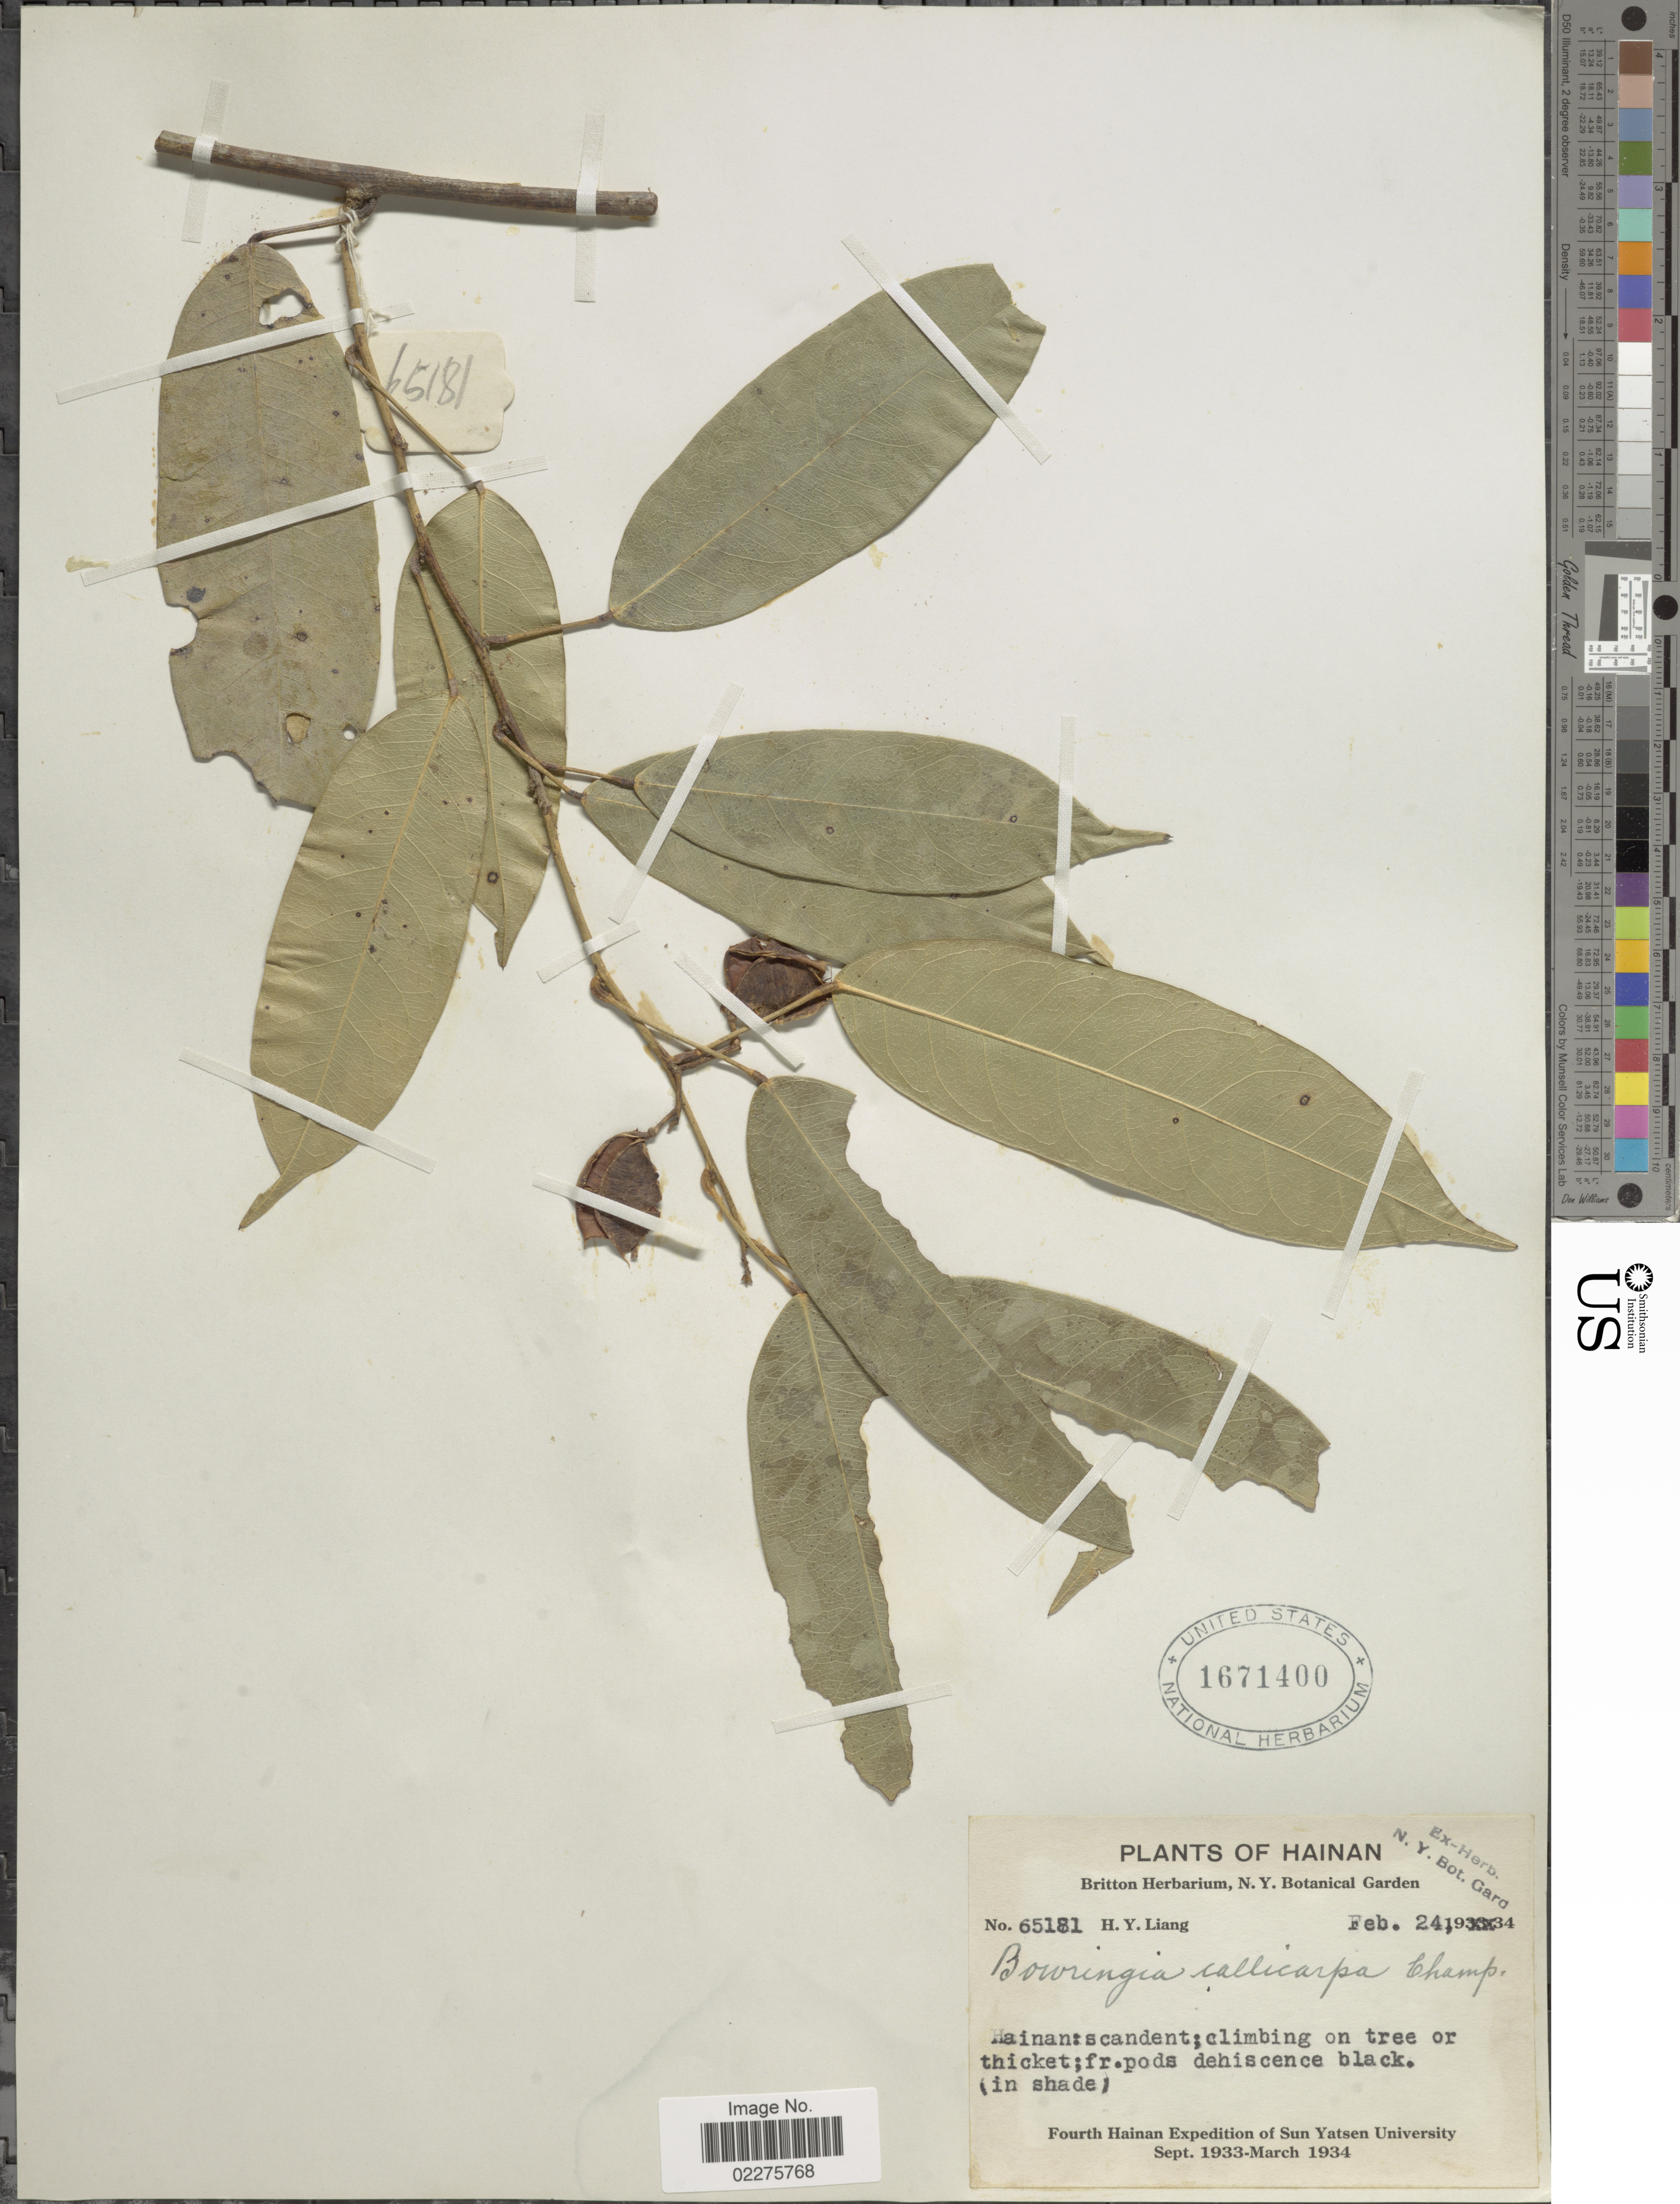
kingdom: Plantae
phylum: Tracheophyta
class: Magnoliopsida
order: Fabales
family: Fabaceae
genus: Bowringia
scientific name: Bowringia callicarpa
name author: Champ. ex Benth.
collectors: H. Y. Liang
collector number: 65181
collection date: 1934-02-24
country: China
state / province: Hainan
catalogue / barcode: US 1671400